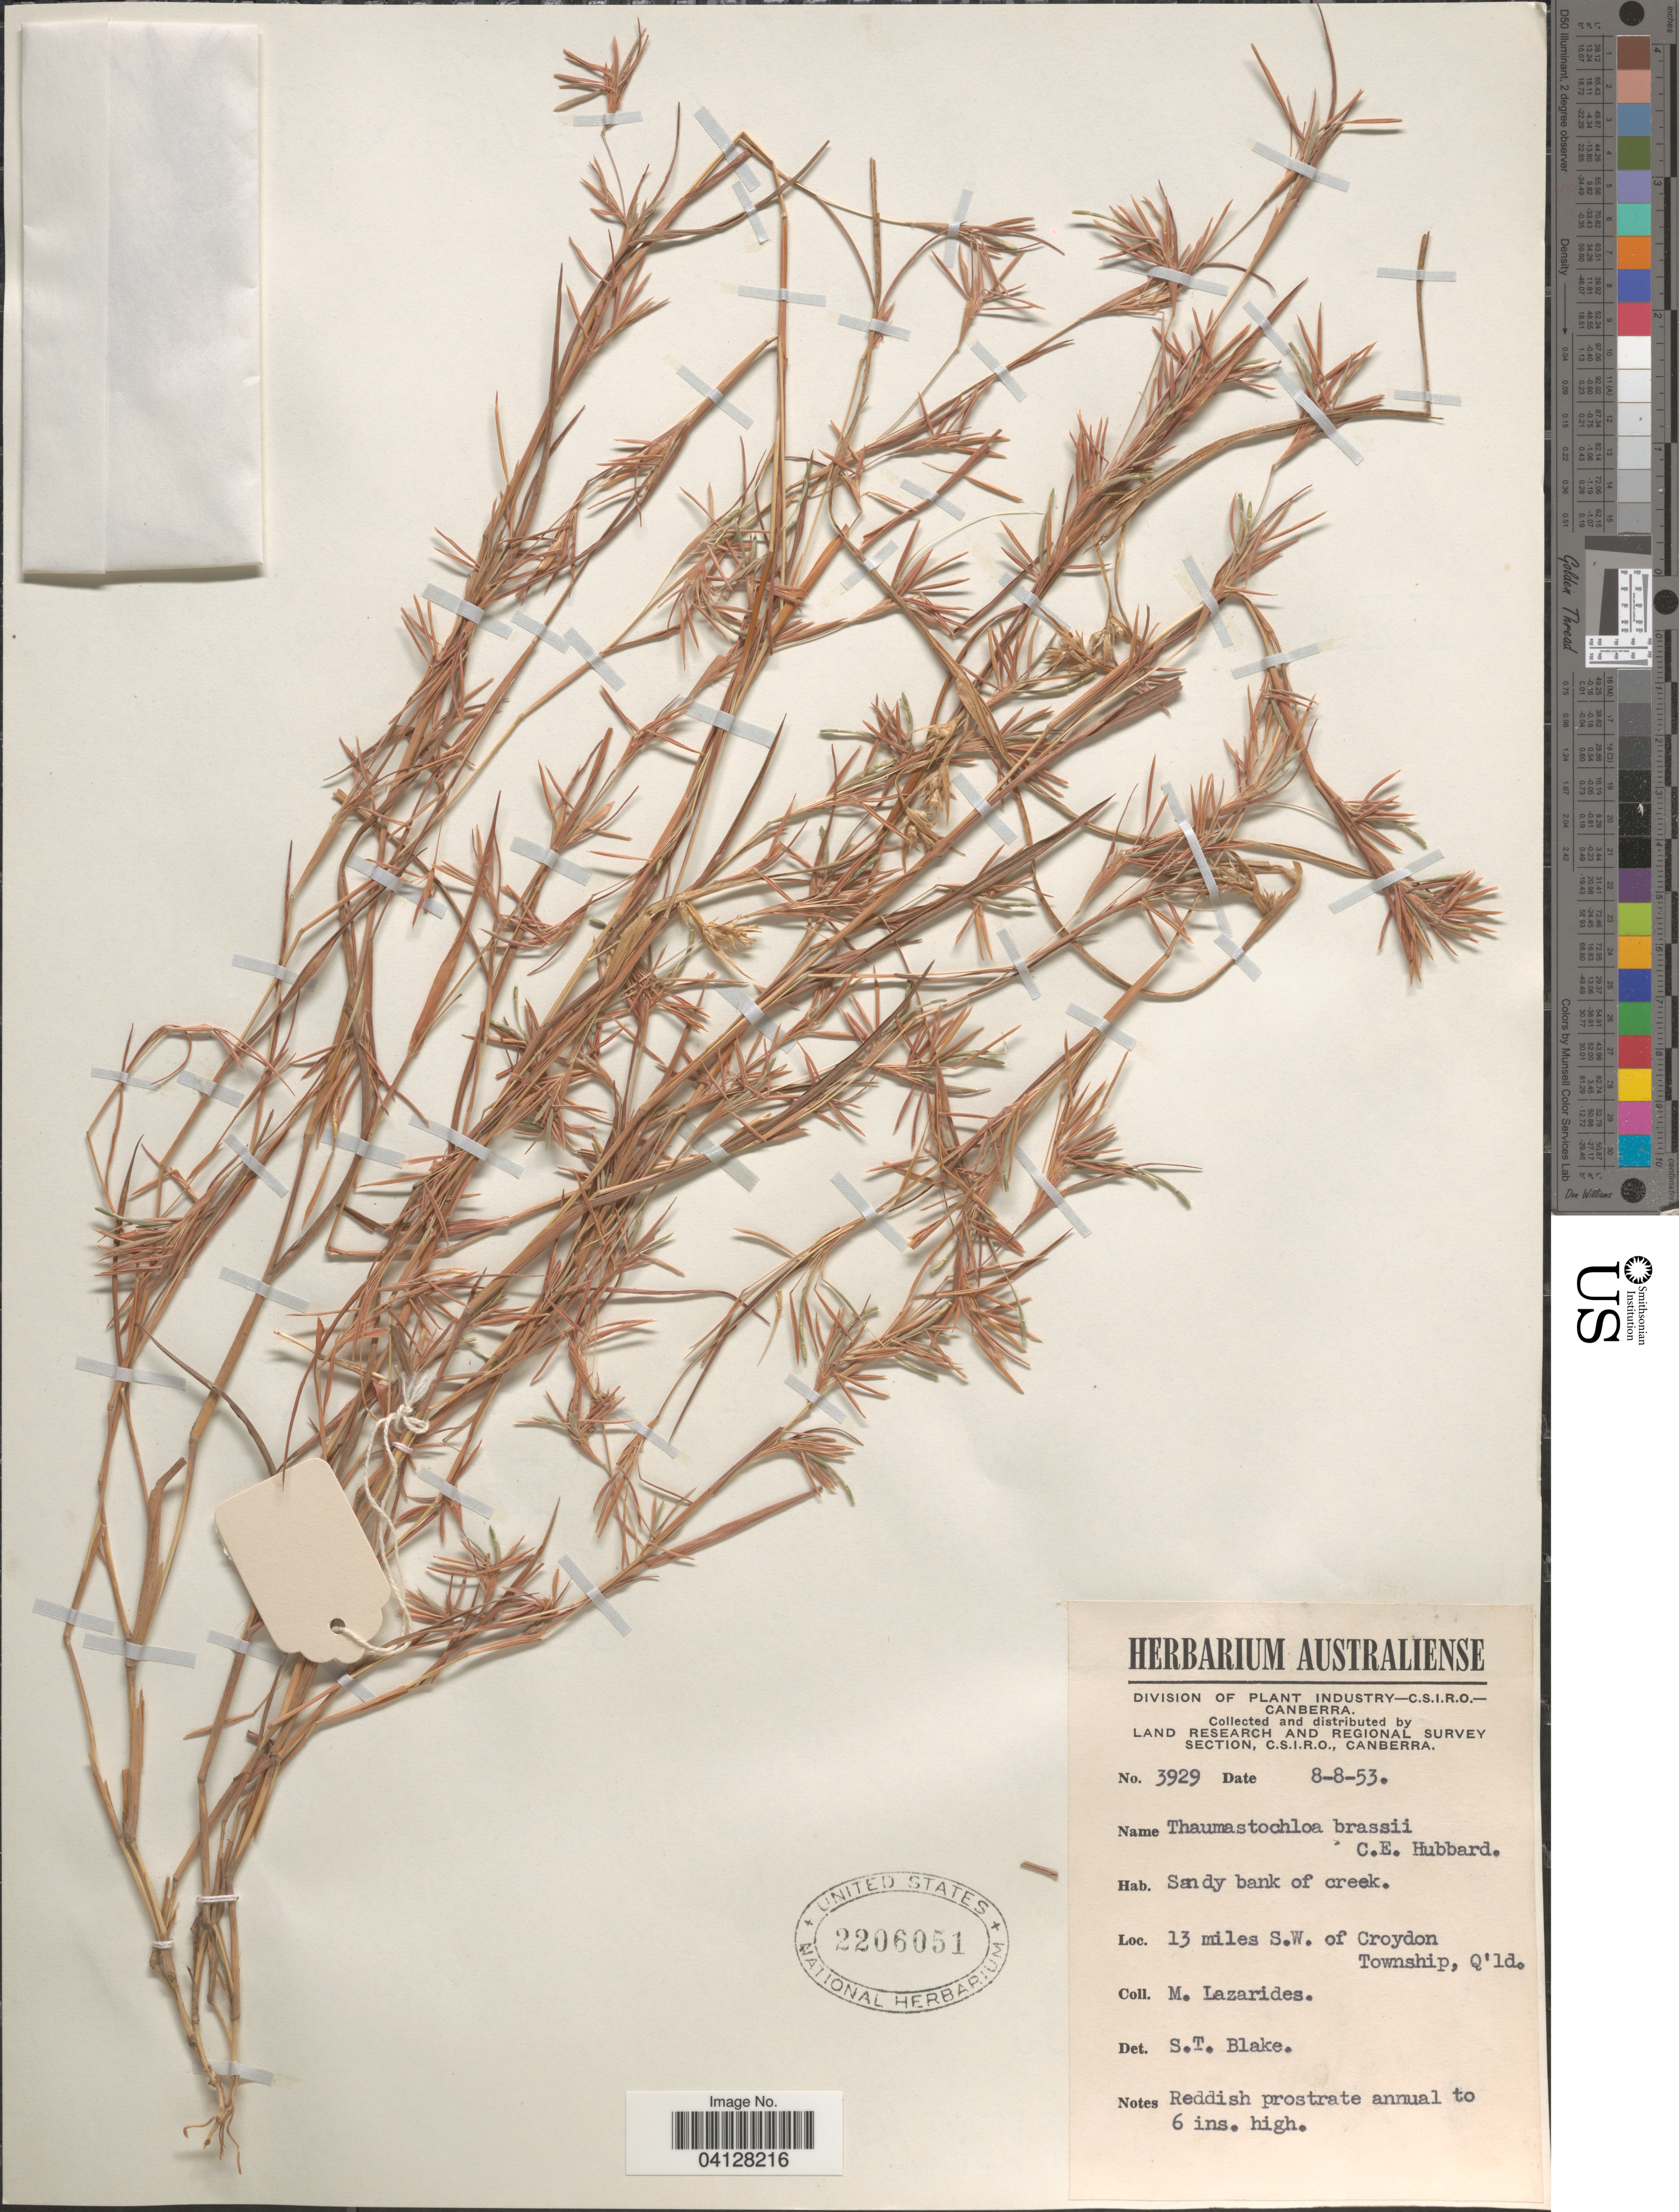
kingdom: Plantae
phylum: Tracheophyta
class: Liliopsida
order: Poales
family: Poaceae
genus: Thaumastochloa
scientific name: Thaumastochloa brassii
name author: C.E. Hubb.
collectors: M. Lazarides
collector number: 3929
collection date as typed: Transcribed d/m/y: 8/8/53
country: Australia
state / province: Queensland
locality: Land Research and Regional Survey. 13 miles S.W. of Croydon Township.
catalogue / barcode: US 2206051